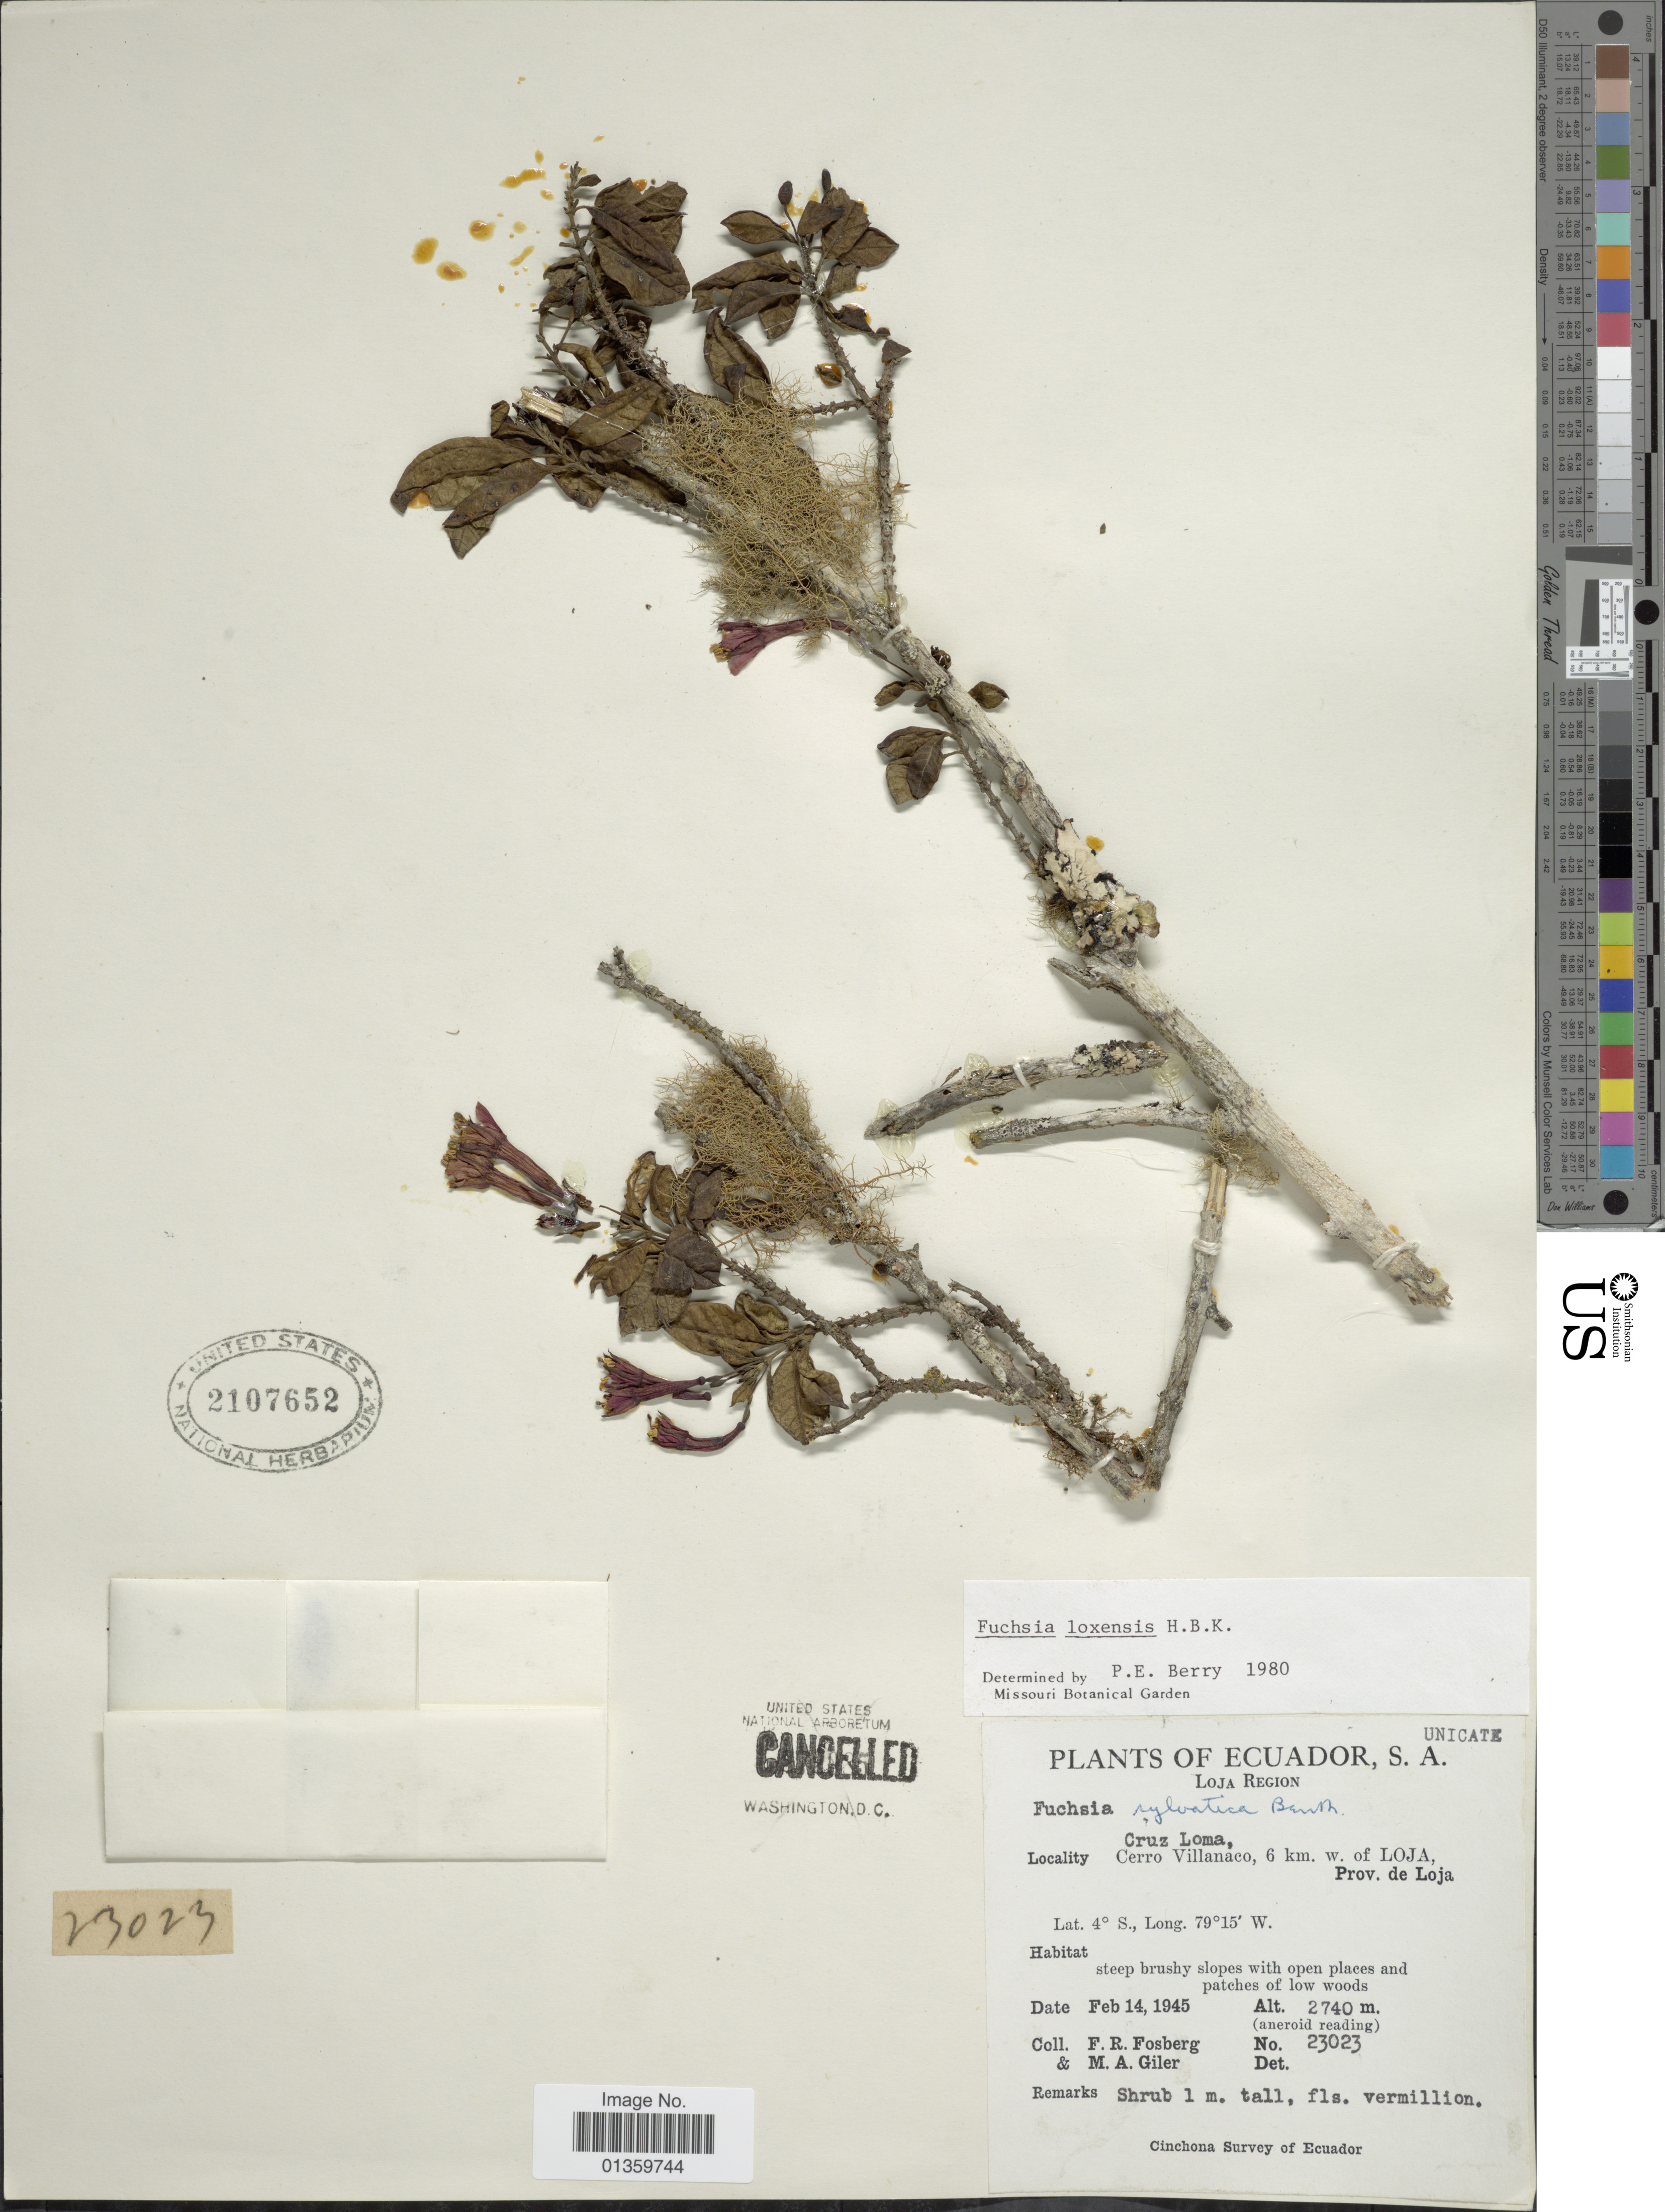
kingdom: Plantae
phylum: Tracheophyta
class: Magnoliopsida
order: Myrtales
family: Onagraceae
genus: Fuchsia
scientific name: Fuchsia loxensis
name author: Kunth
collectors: F. R. Fosberg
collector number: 23023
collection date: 1945-02-14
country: Ecuador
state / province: Loja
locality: Cruz Loma, Cerro Villanaco, 6 km. w. of Loja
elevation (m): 2740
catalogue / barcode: US 2107652